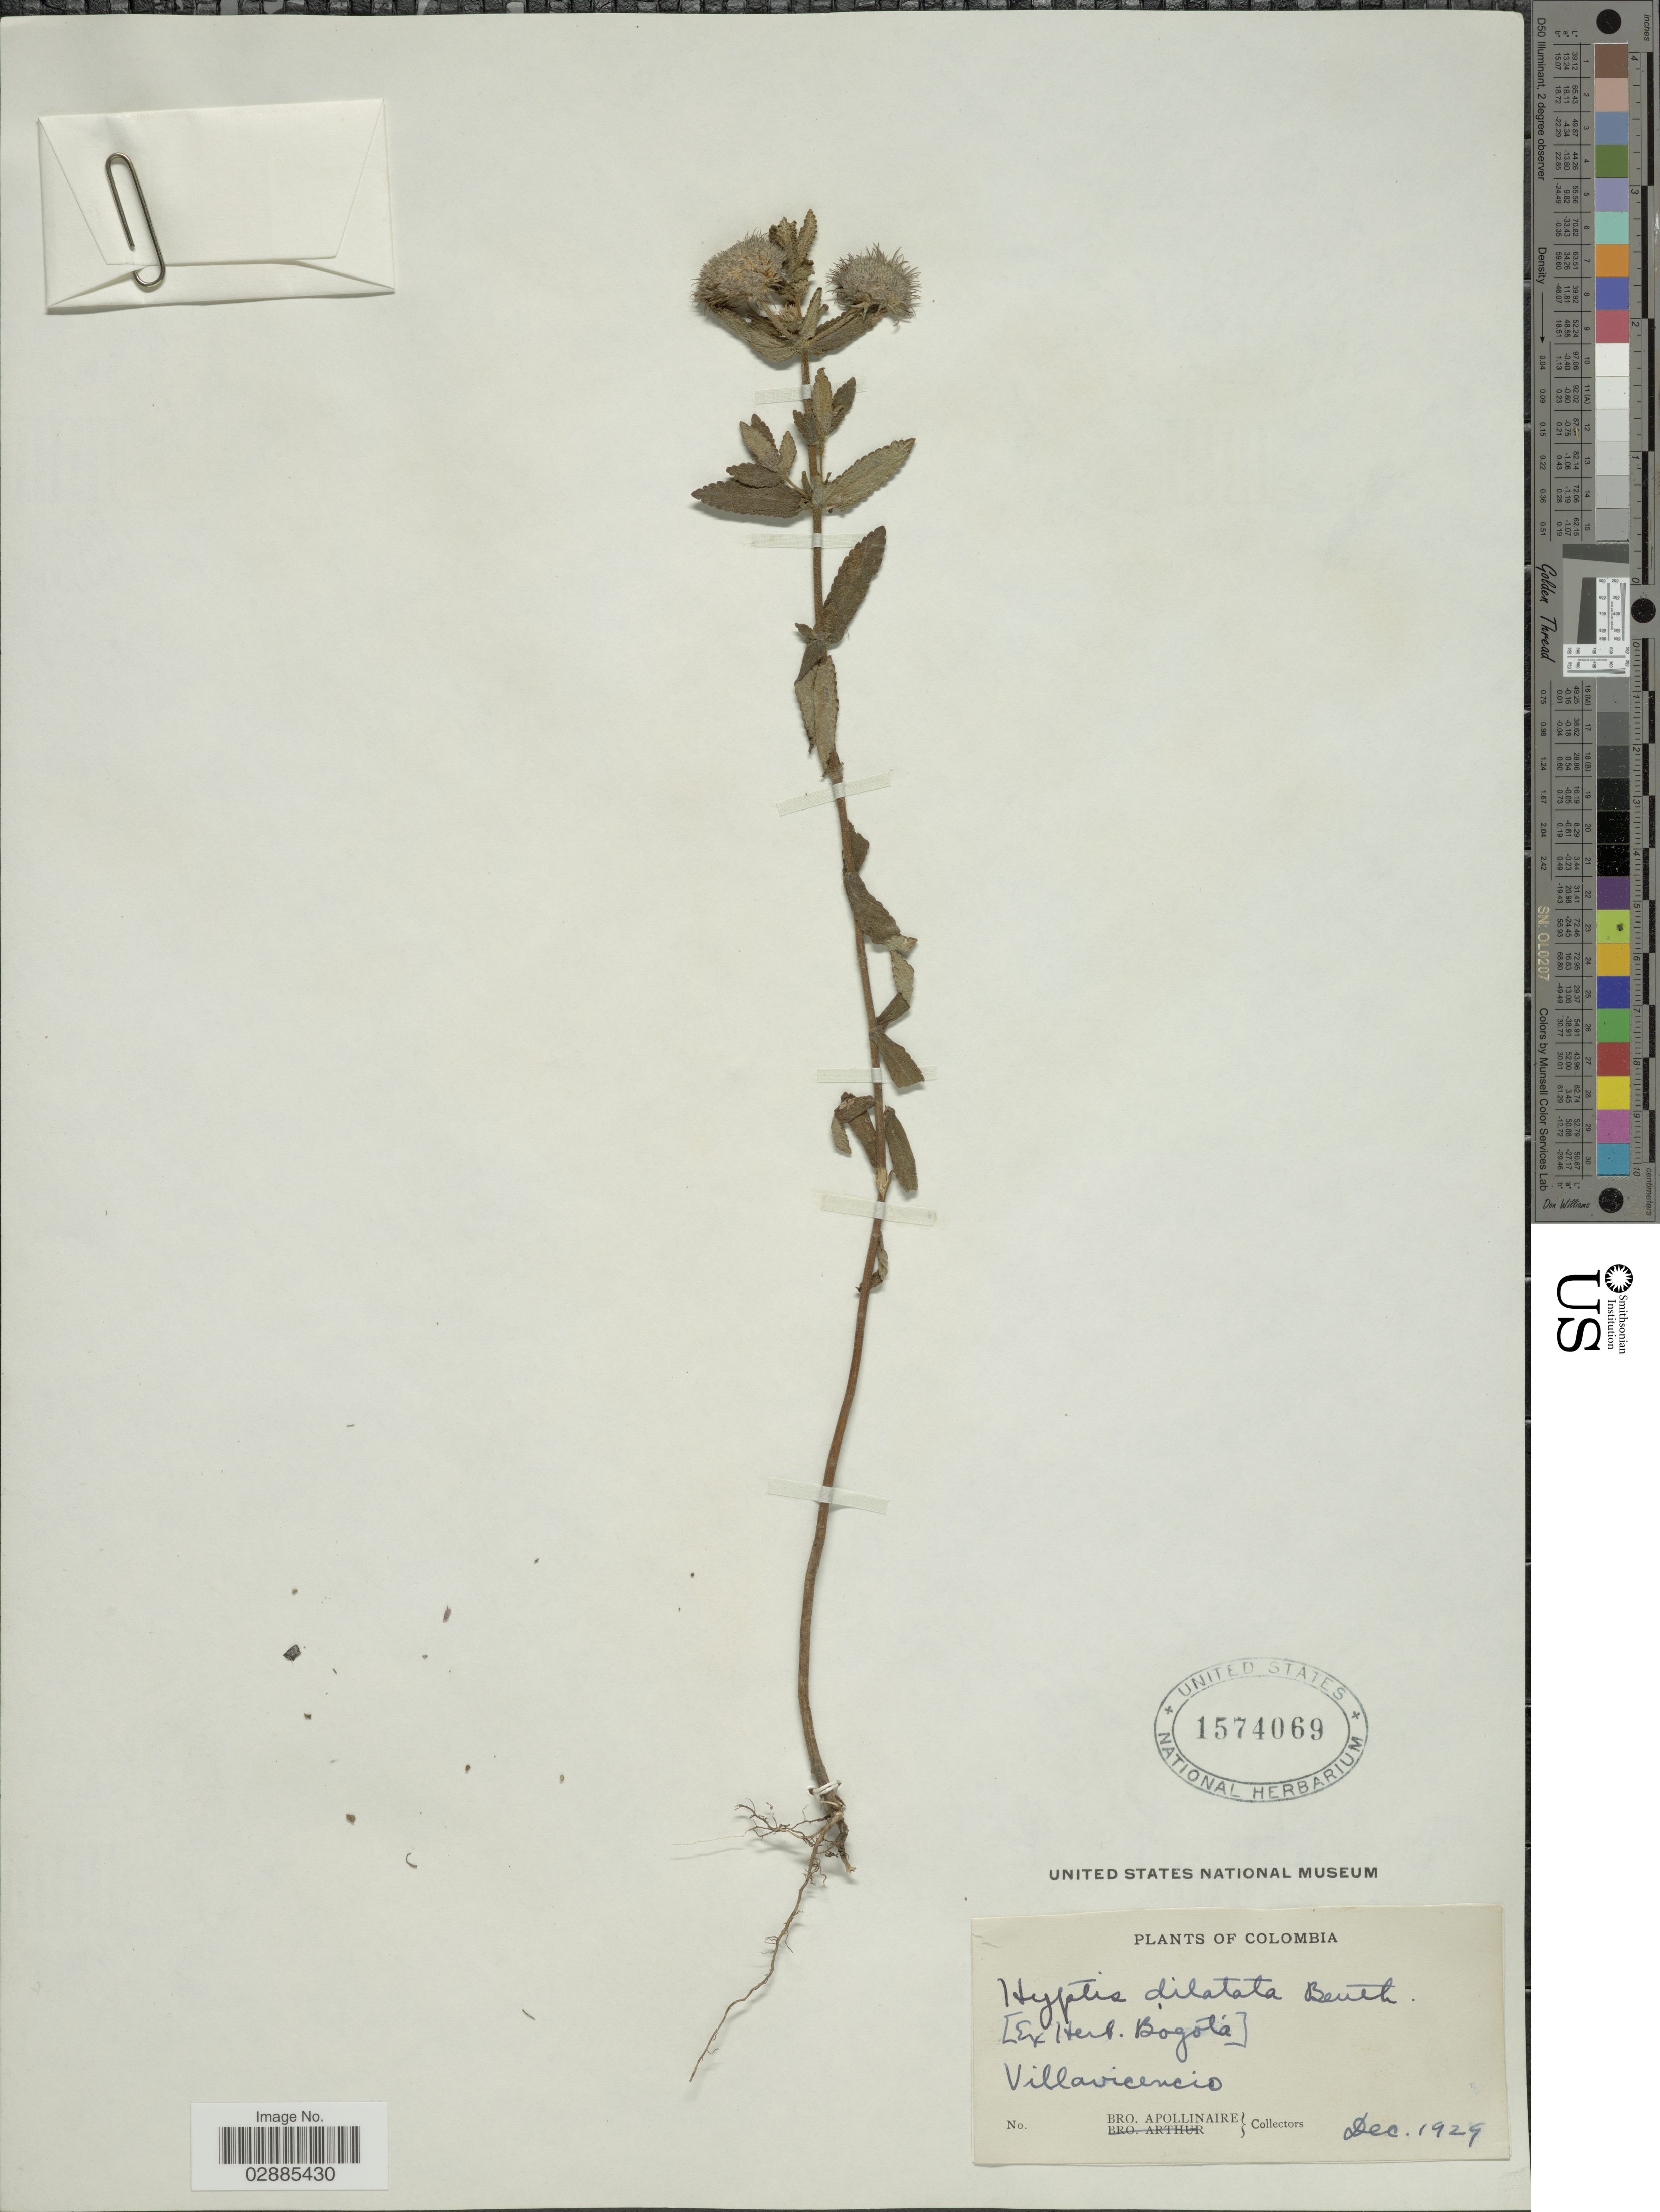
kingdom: Plantae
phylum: Tracheophyta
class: Magnoliopsida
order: Lamiales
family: Lamiaceae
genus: Hyptis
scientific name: Hyptis dilatata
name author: Benth.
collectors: Bro. Apollinaire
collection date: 1929-12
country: Colombia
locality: Villavicencio.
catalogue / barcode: US 1574069